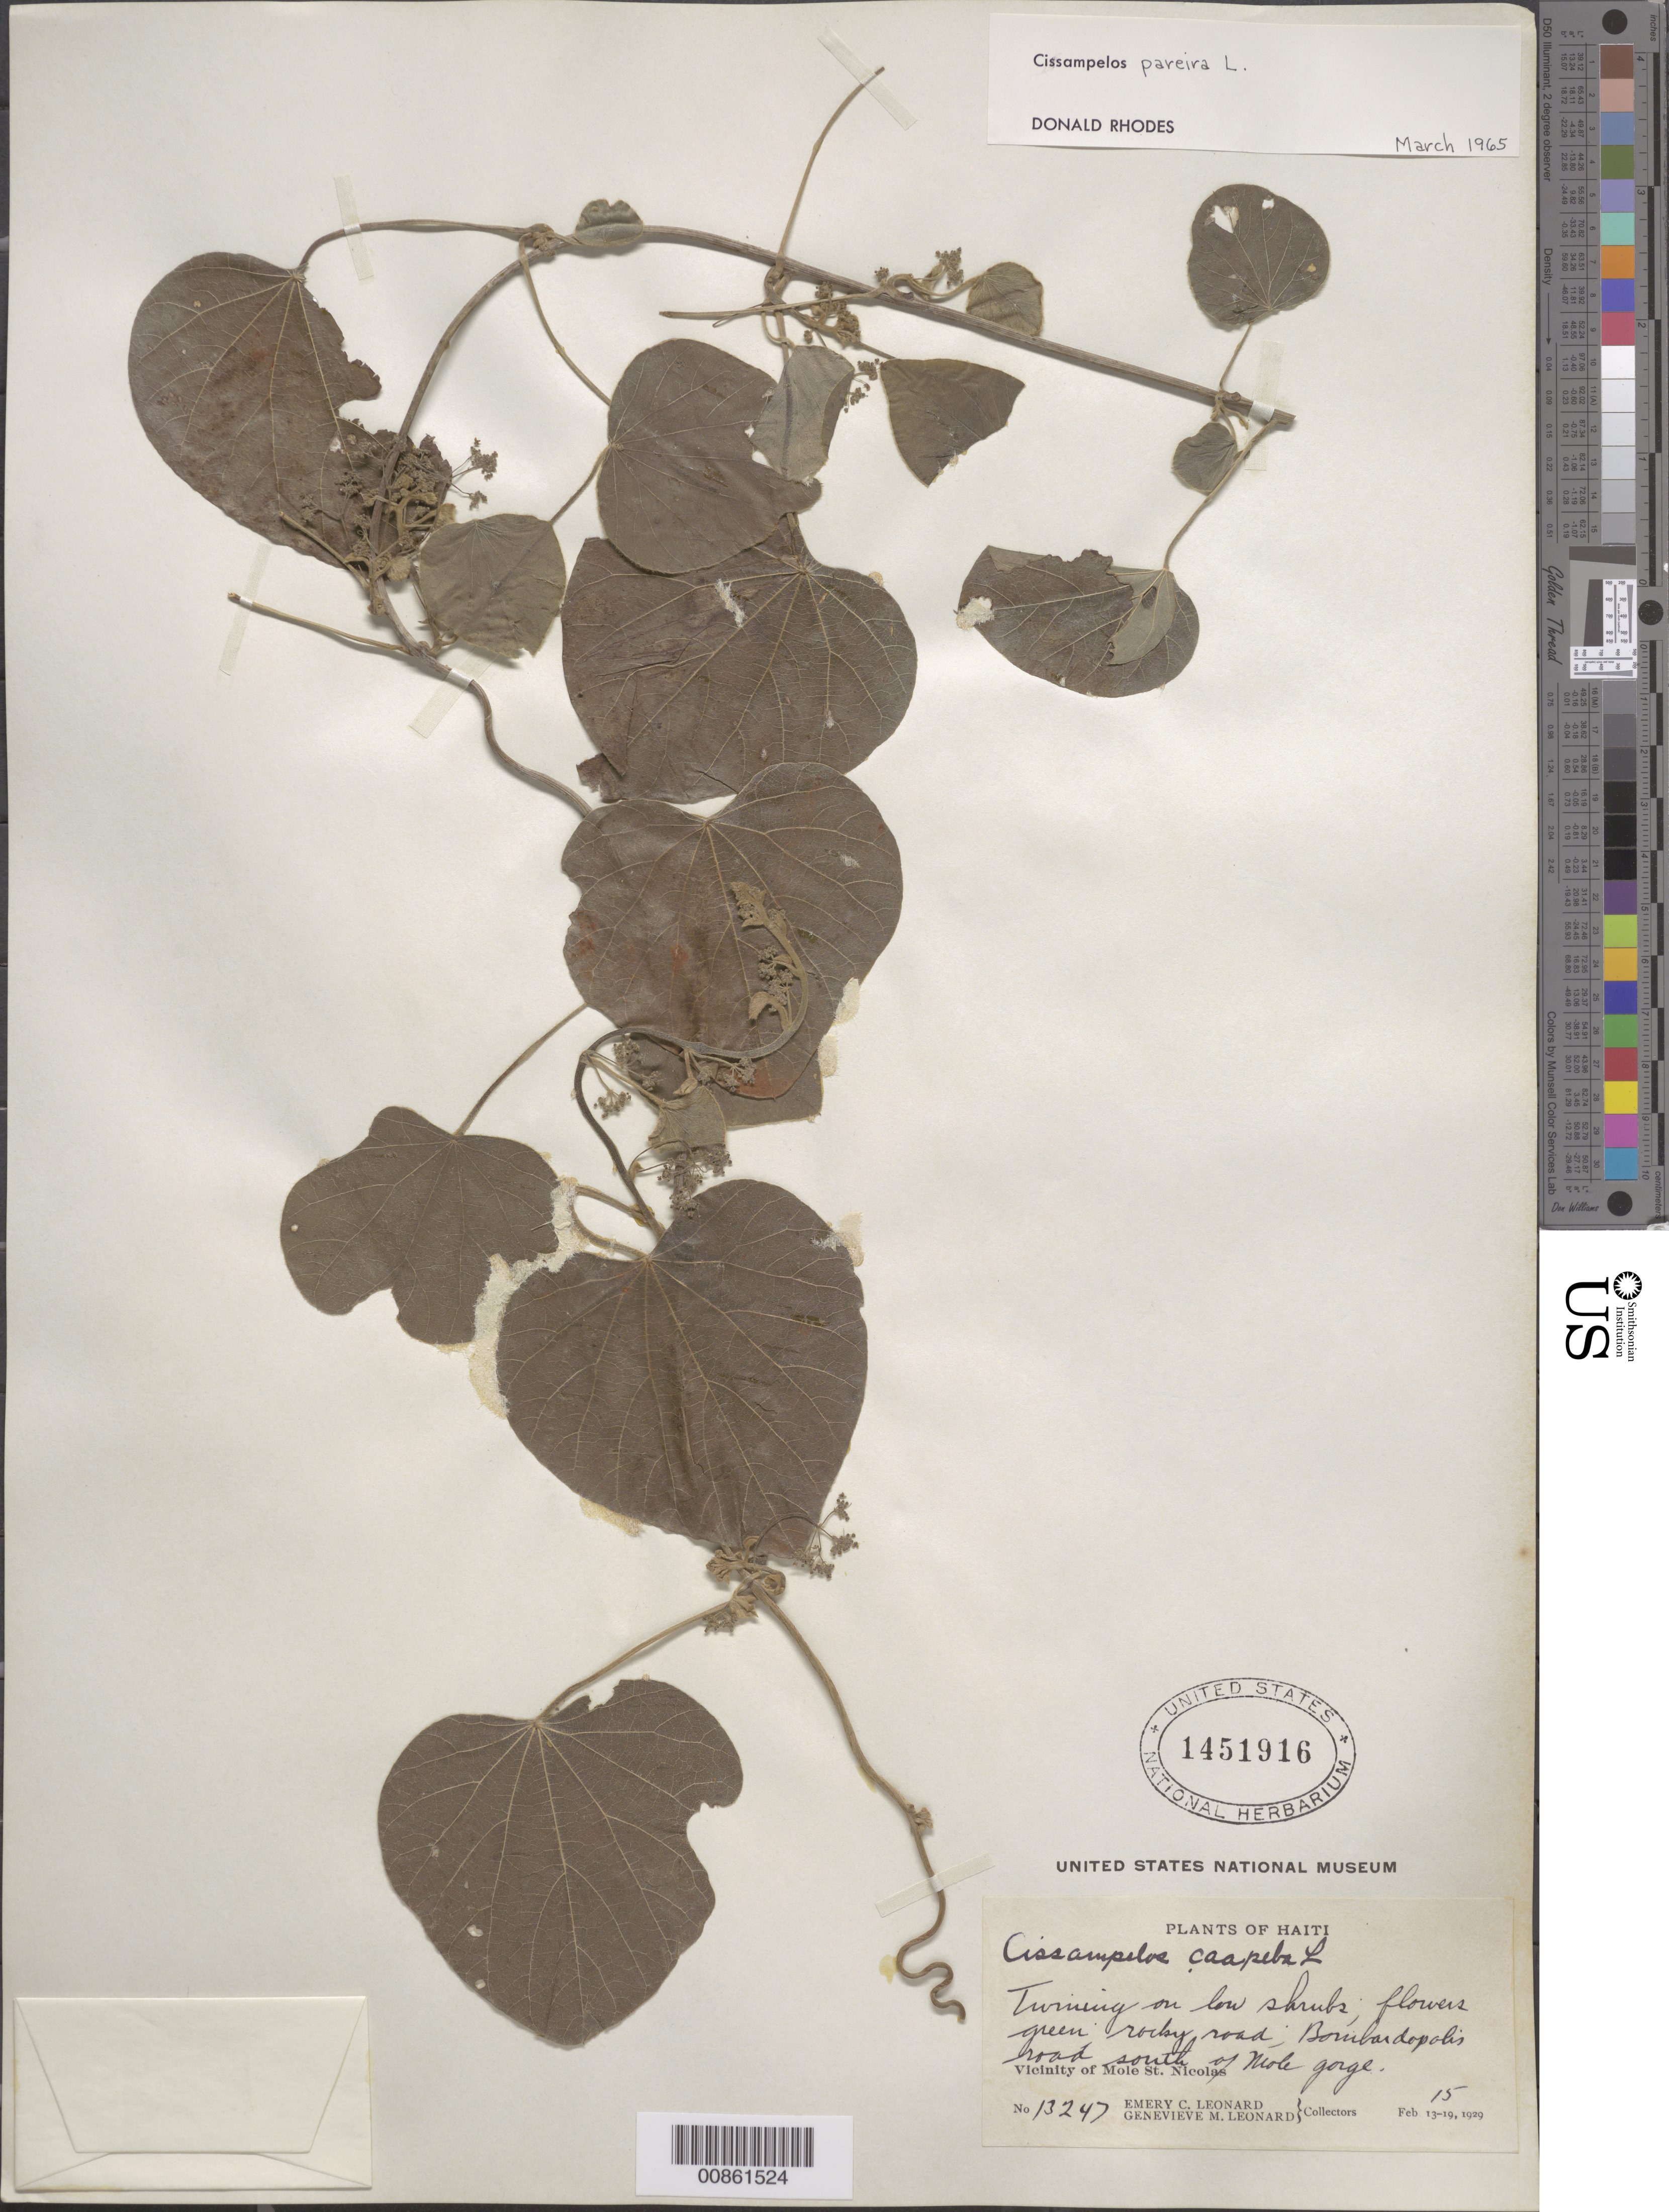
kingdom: Plantae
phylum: Tracheophyta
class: Magnoliopsida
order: Ranunculales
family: Menispermaceae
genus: Cissampelos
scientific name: Cissampelos pareira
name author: L.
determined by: Rhodes, D.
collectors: E. C. Leonard & G. M. Leonard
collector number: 13247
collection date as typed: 15 Feb 1929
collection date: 1929-02-15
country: Haiti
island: Hispaniola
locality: Vicinity of Mole St. Nicolas; Bombardopolis road south of Mole Gorge.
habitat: Twining on low shrubs; rocky road.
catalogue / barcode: US 1451916